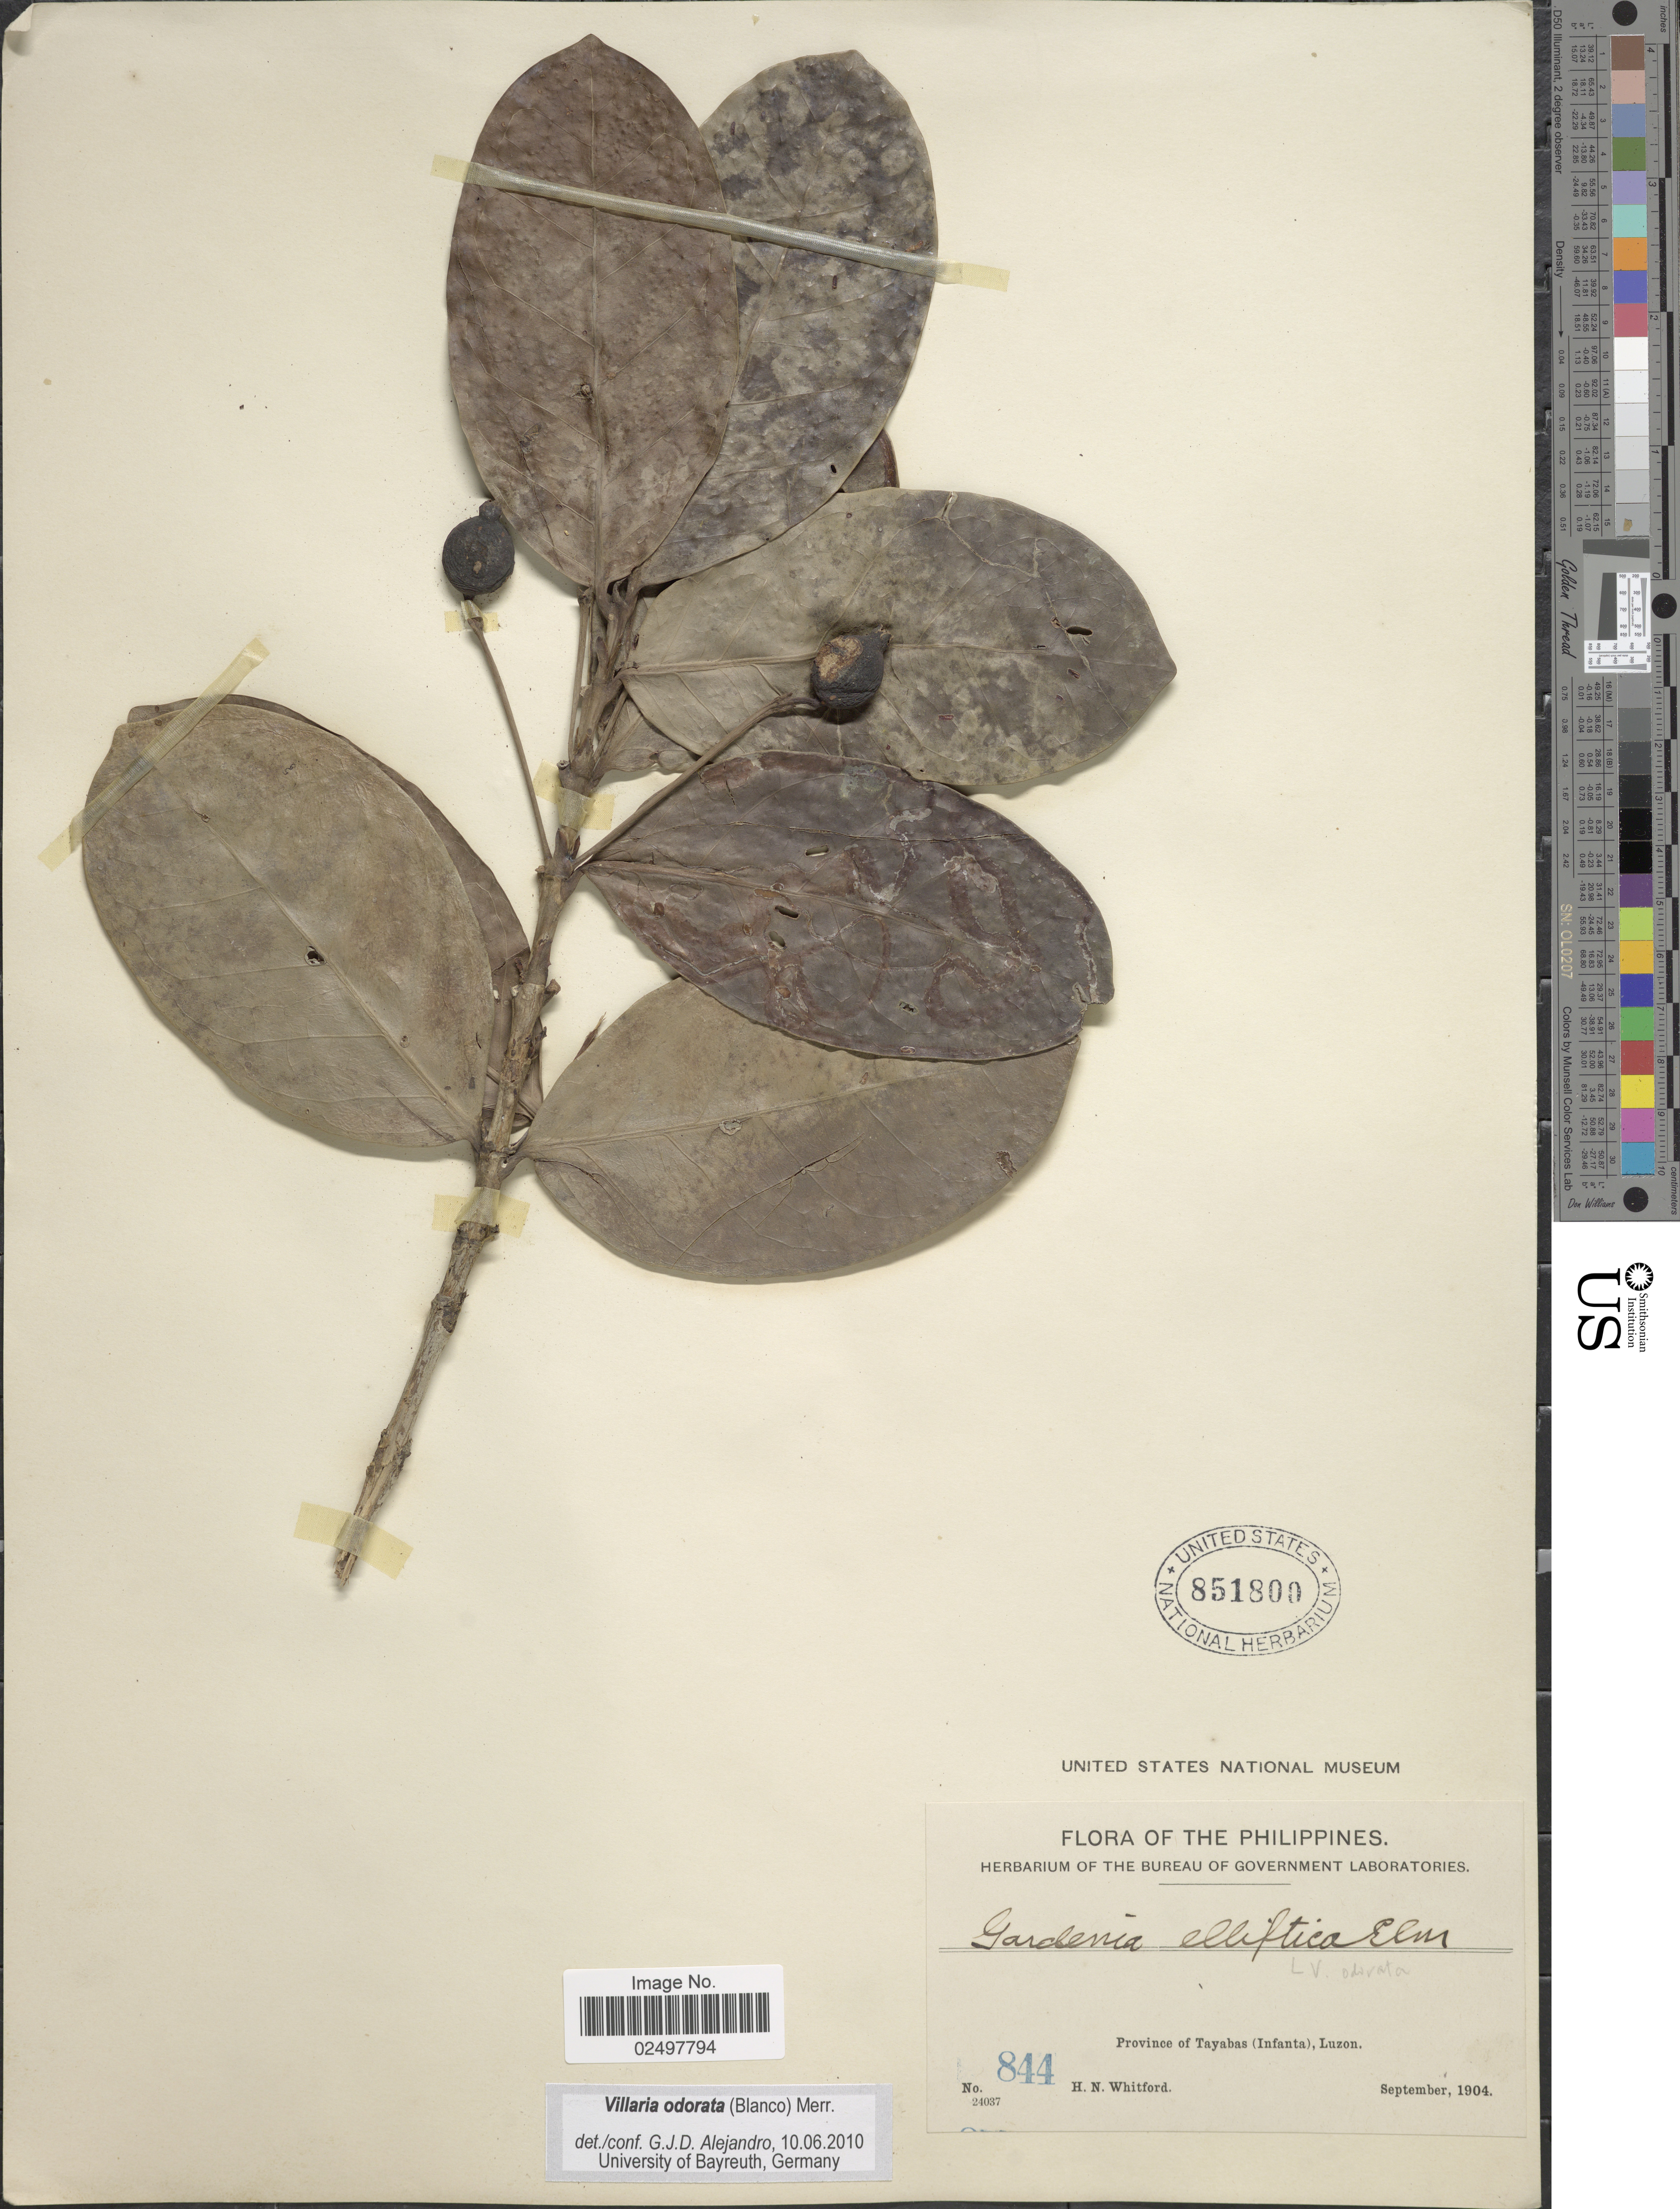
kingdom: Plantae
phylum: Tracheophyta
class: Magnoliopsida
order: Gentianales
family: Rubiaceae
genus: Villaria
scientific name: Villaria odorata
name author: (Blanco) Merr.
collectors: H. N. Whitford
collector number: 844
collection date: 1904-09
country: Philippines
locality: Province of Tayabas (Infanta), Luzon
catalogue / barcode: US 851800